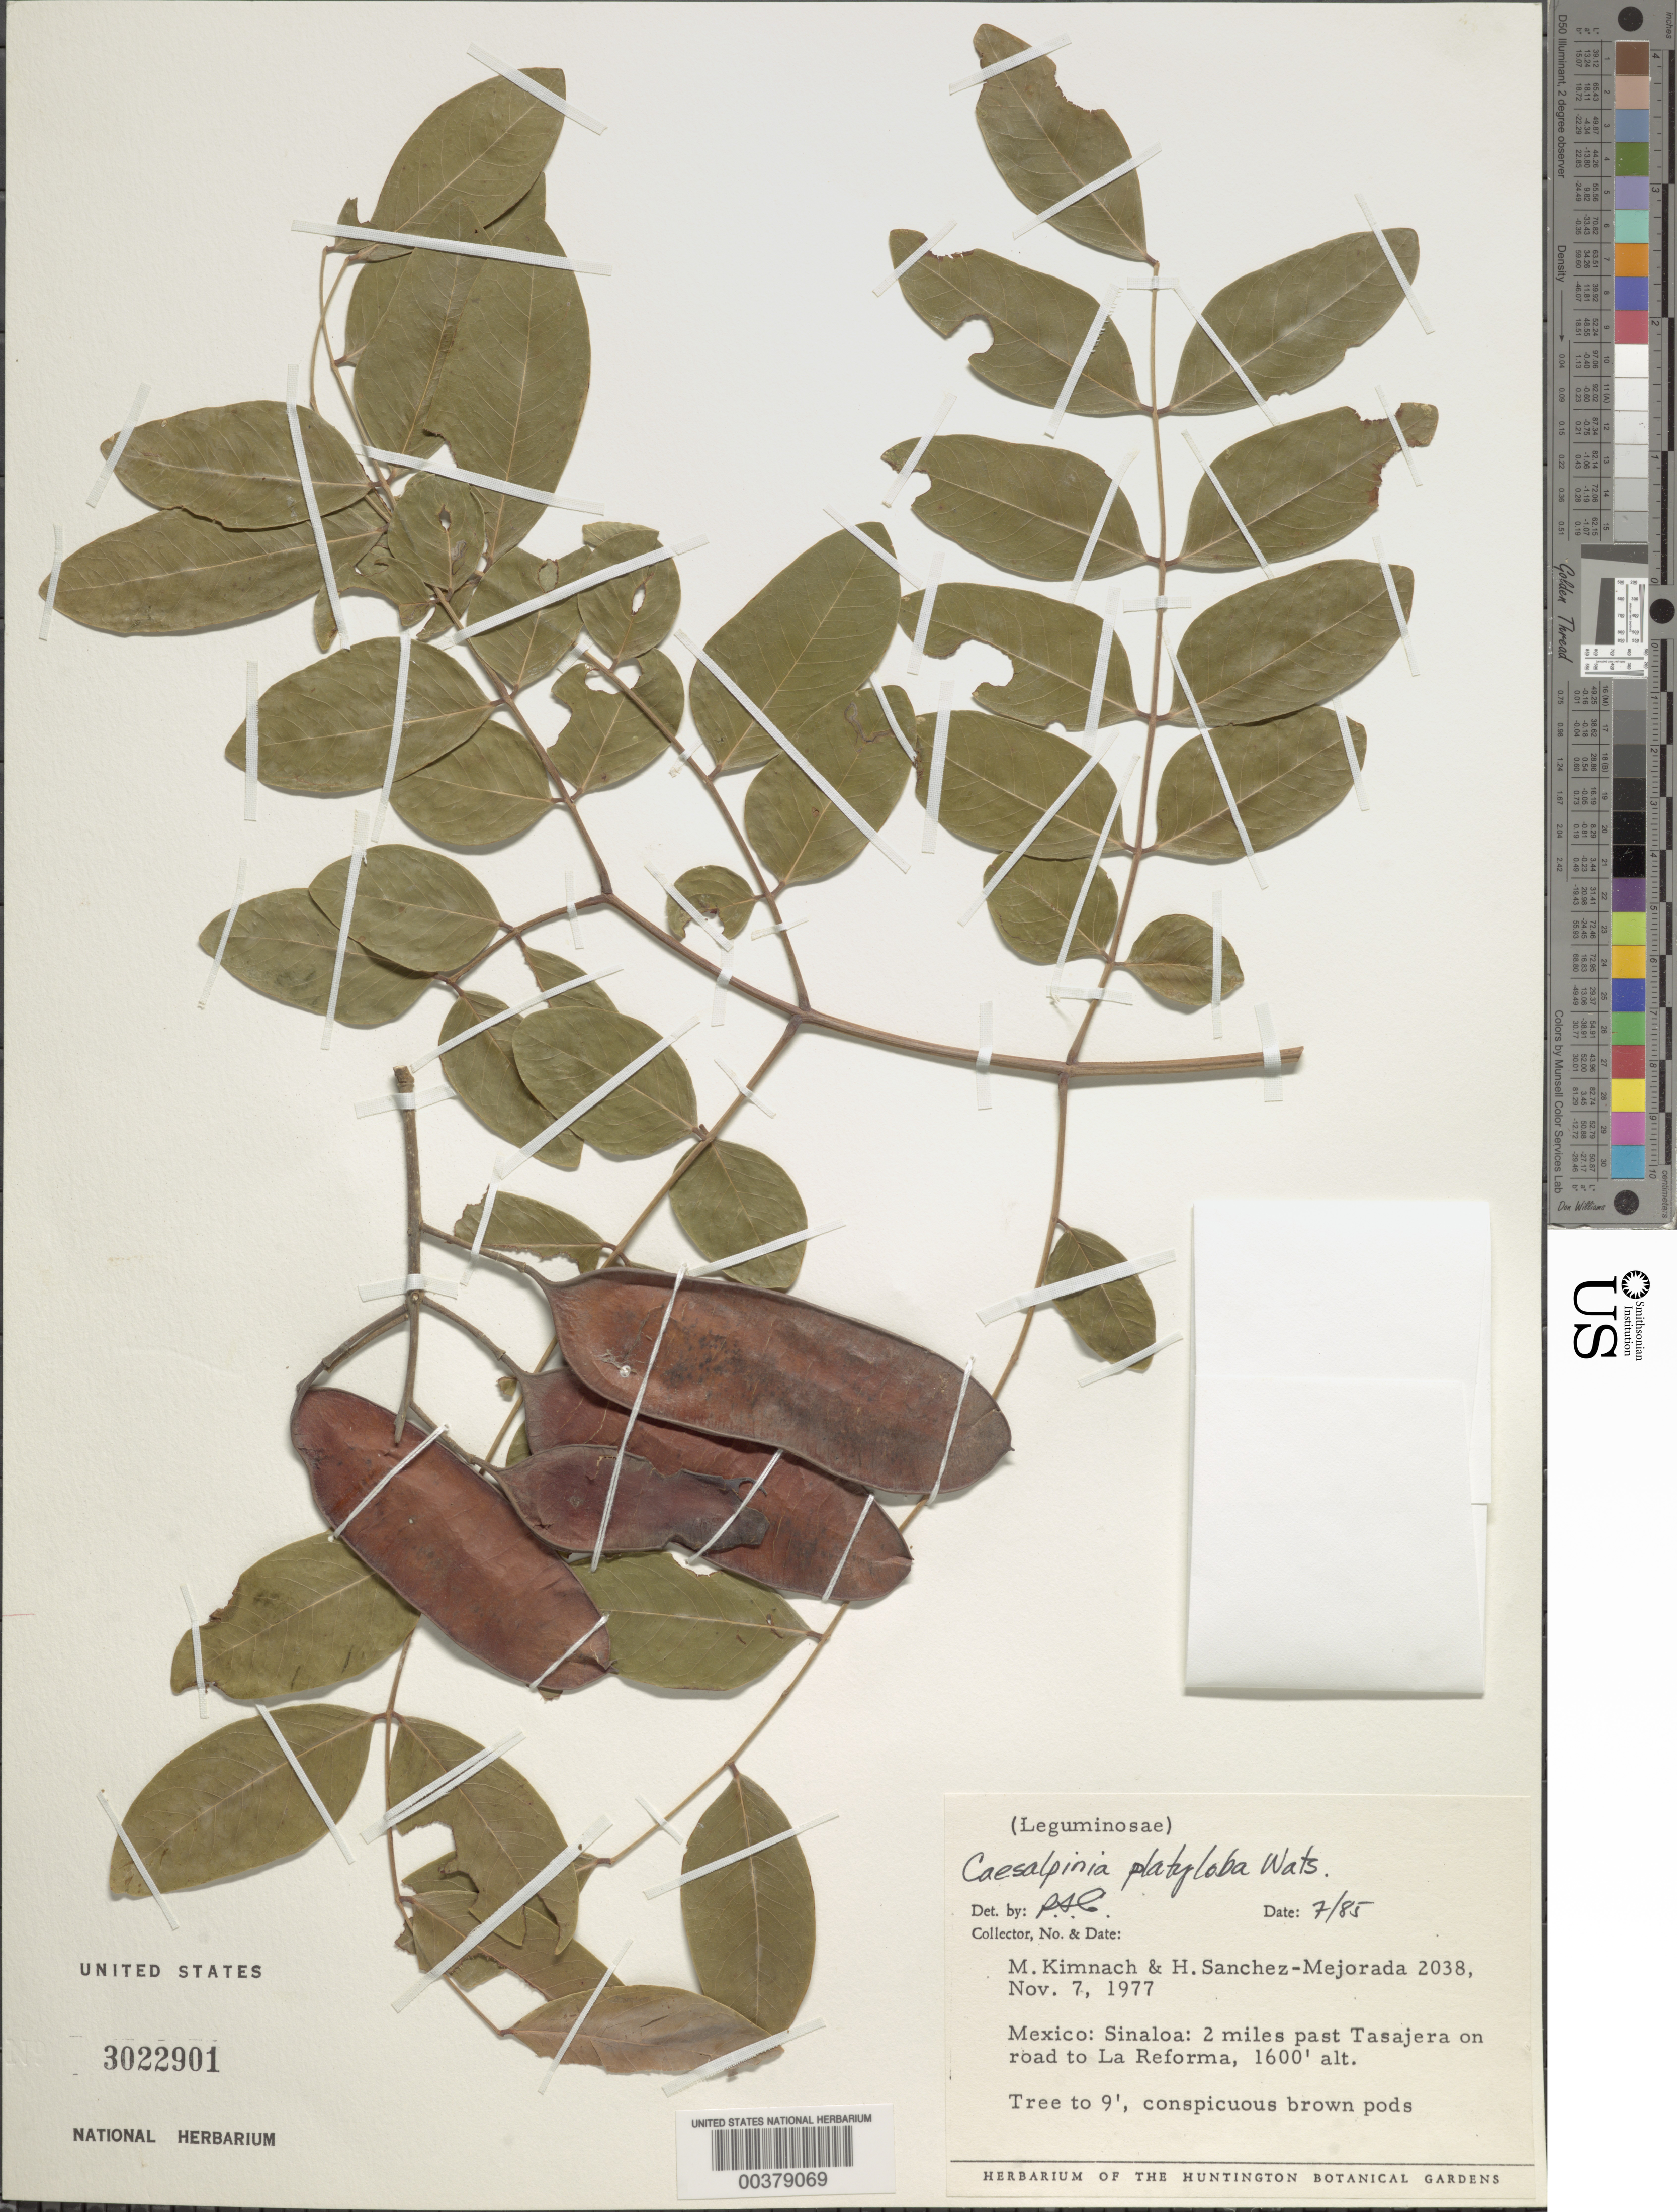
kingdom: Plantae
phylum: Tracheophyta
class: Magnoliopsida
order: Fabales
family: Fabaceae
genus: Coulteria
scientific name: Coulteria platyloba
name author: (S. Watson) N. Zamora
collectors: M. W. Kimnach & H. Sánchez-Mejorada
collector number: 2038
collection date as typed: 07 Nov 1977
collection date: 1977-11-07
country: Mexico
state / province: Sinaloa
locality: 2 mi past Tasajera on road to La Reforma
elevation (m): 488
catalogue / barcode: US 3022901